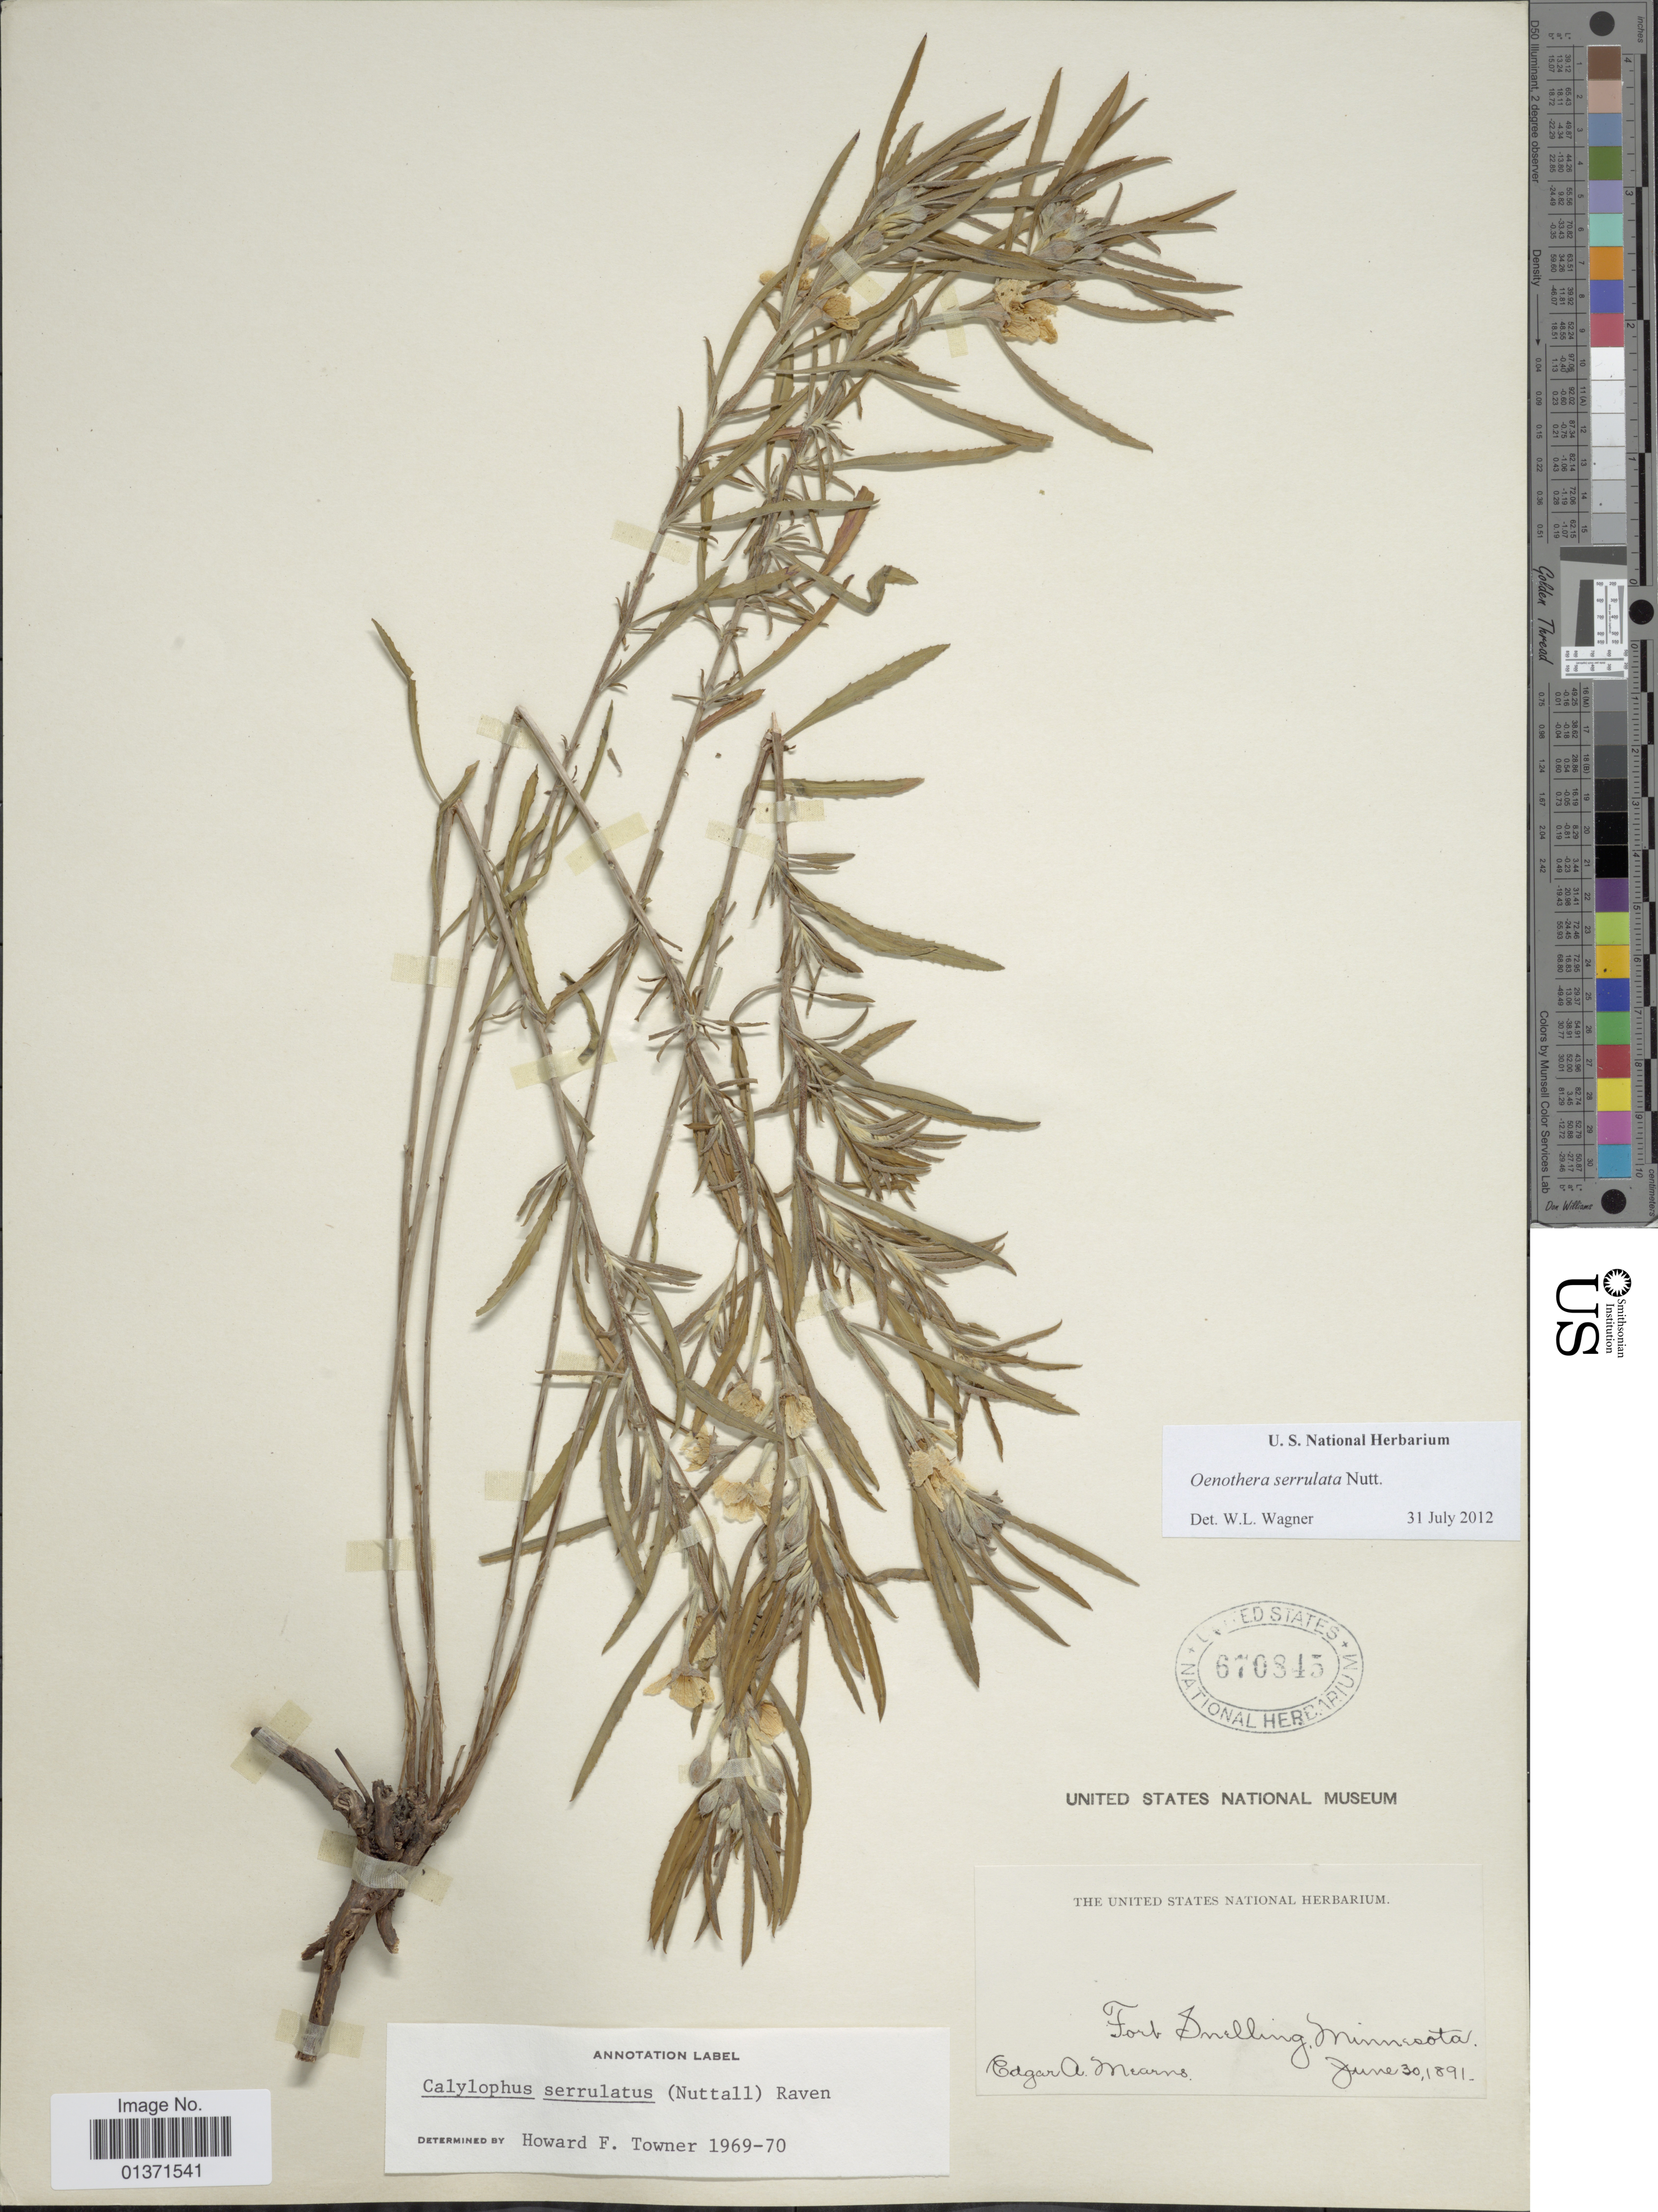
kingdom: Plantae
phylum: Tracheophyta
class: Magnoliopsida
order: Myrtales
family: Onagraceae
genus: Oenothera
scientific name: Oenothera serrulata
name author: Nutt.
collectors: E. A. Mearns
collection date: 1891-06-30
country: United States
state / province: Minnesota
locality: Fort Snelling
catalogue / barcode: US 670845